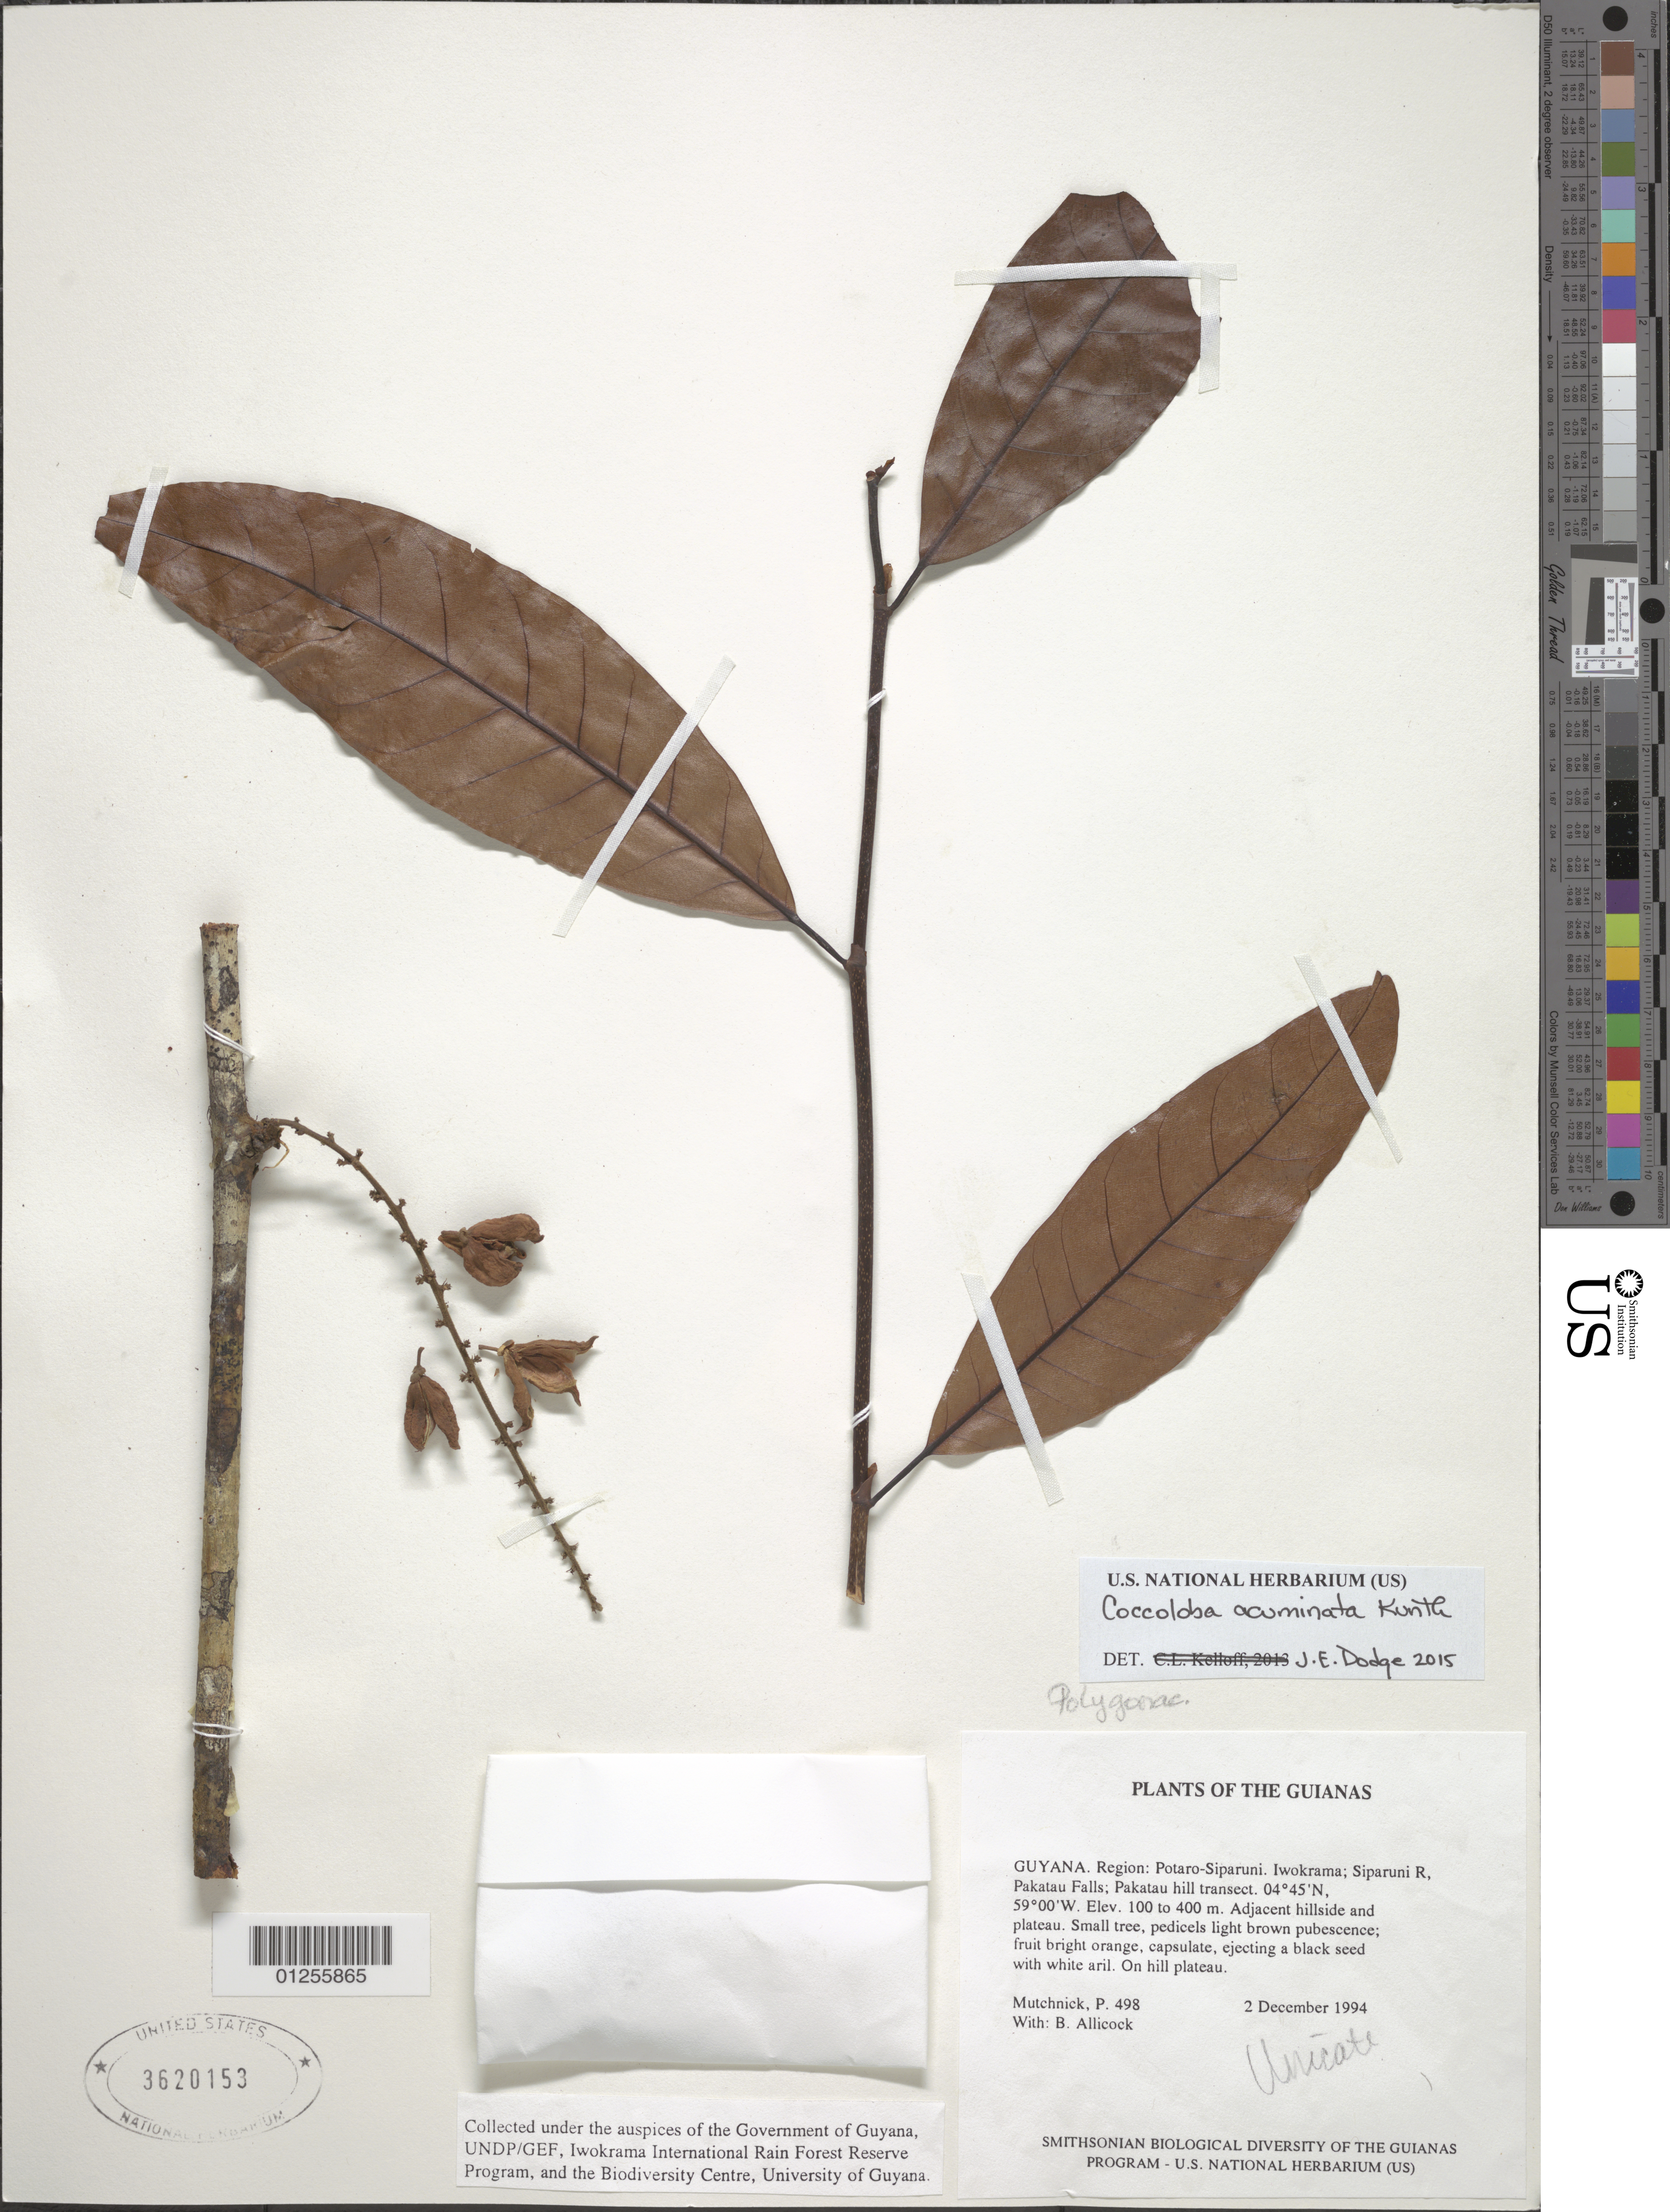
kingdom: Plantae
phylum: Tracheophyta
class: Magnoliopsida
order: Caryophyllales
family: Polygonaceae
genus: Coccoloba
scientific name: Coccoloba acuminata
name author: Kunth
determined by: Dodge, J. E.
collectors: P. Mutchnick & B. Allicock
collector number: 498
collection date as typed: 2 December 1994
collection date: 1994-12-02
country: Guyana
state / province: Potaro-Siparuni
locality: Iwokrama; Siparuni R, Pakatau Falls; Pakatau hill transect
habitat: Adjacent hillside and plateau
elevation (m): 100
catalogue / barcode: US 3620153